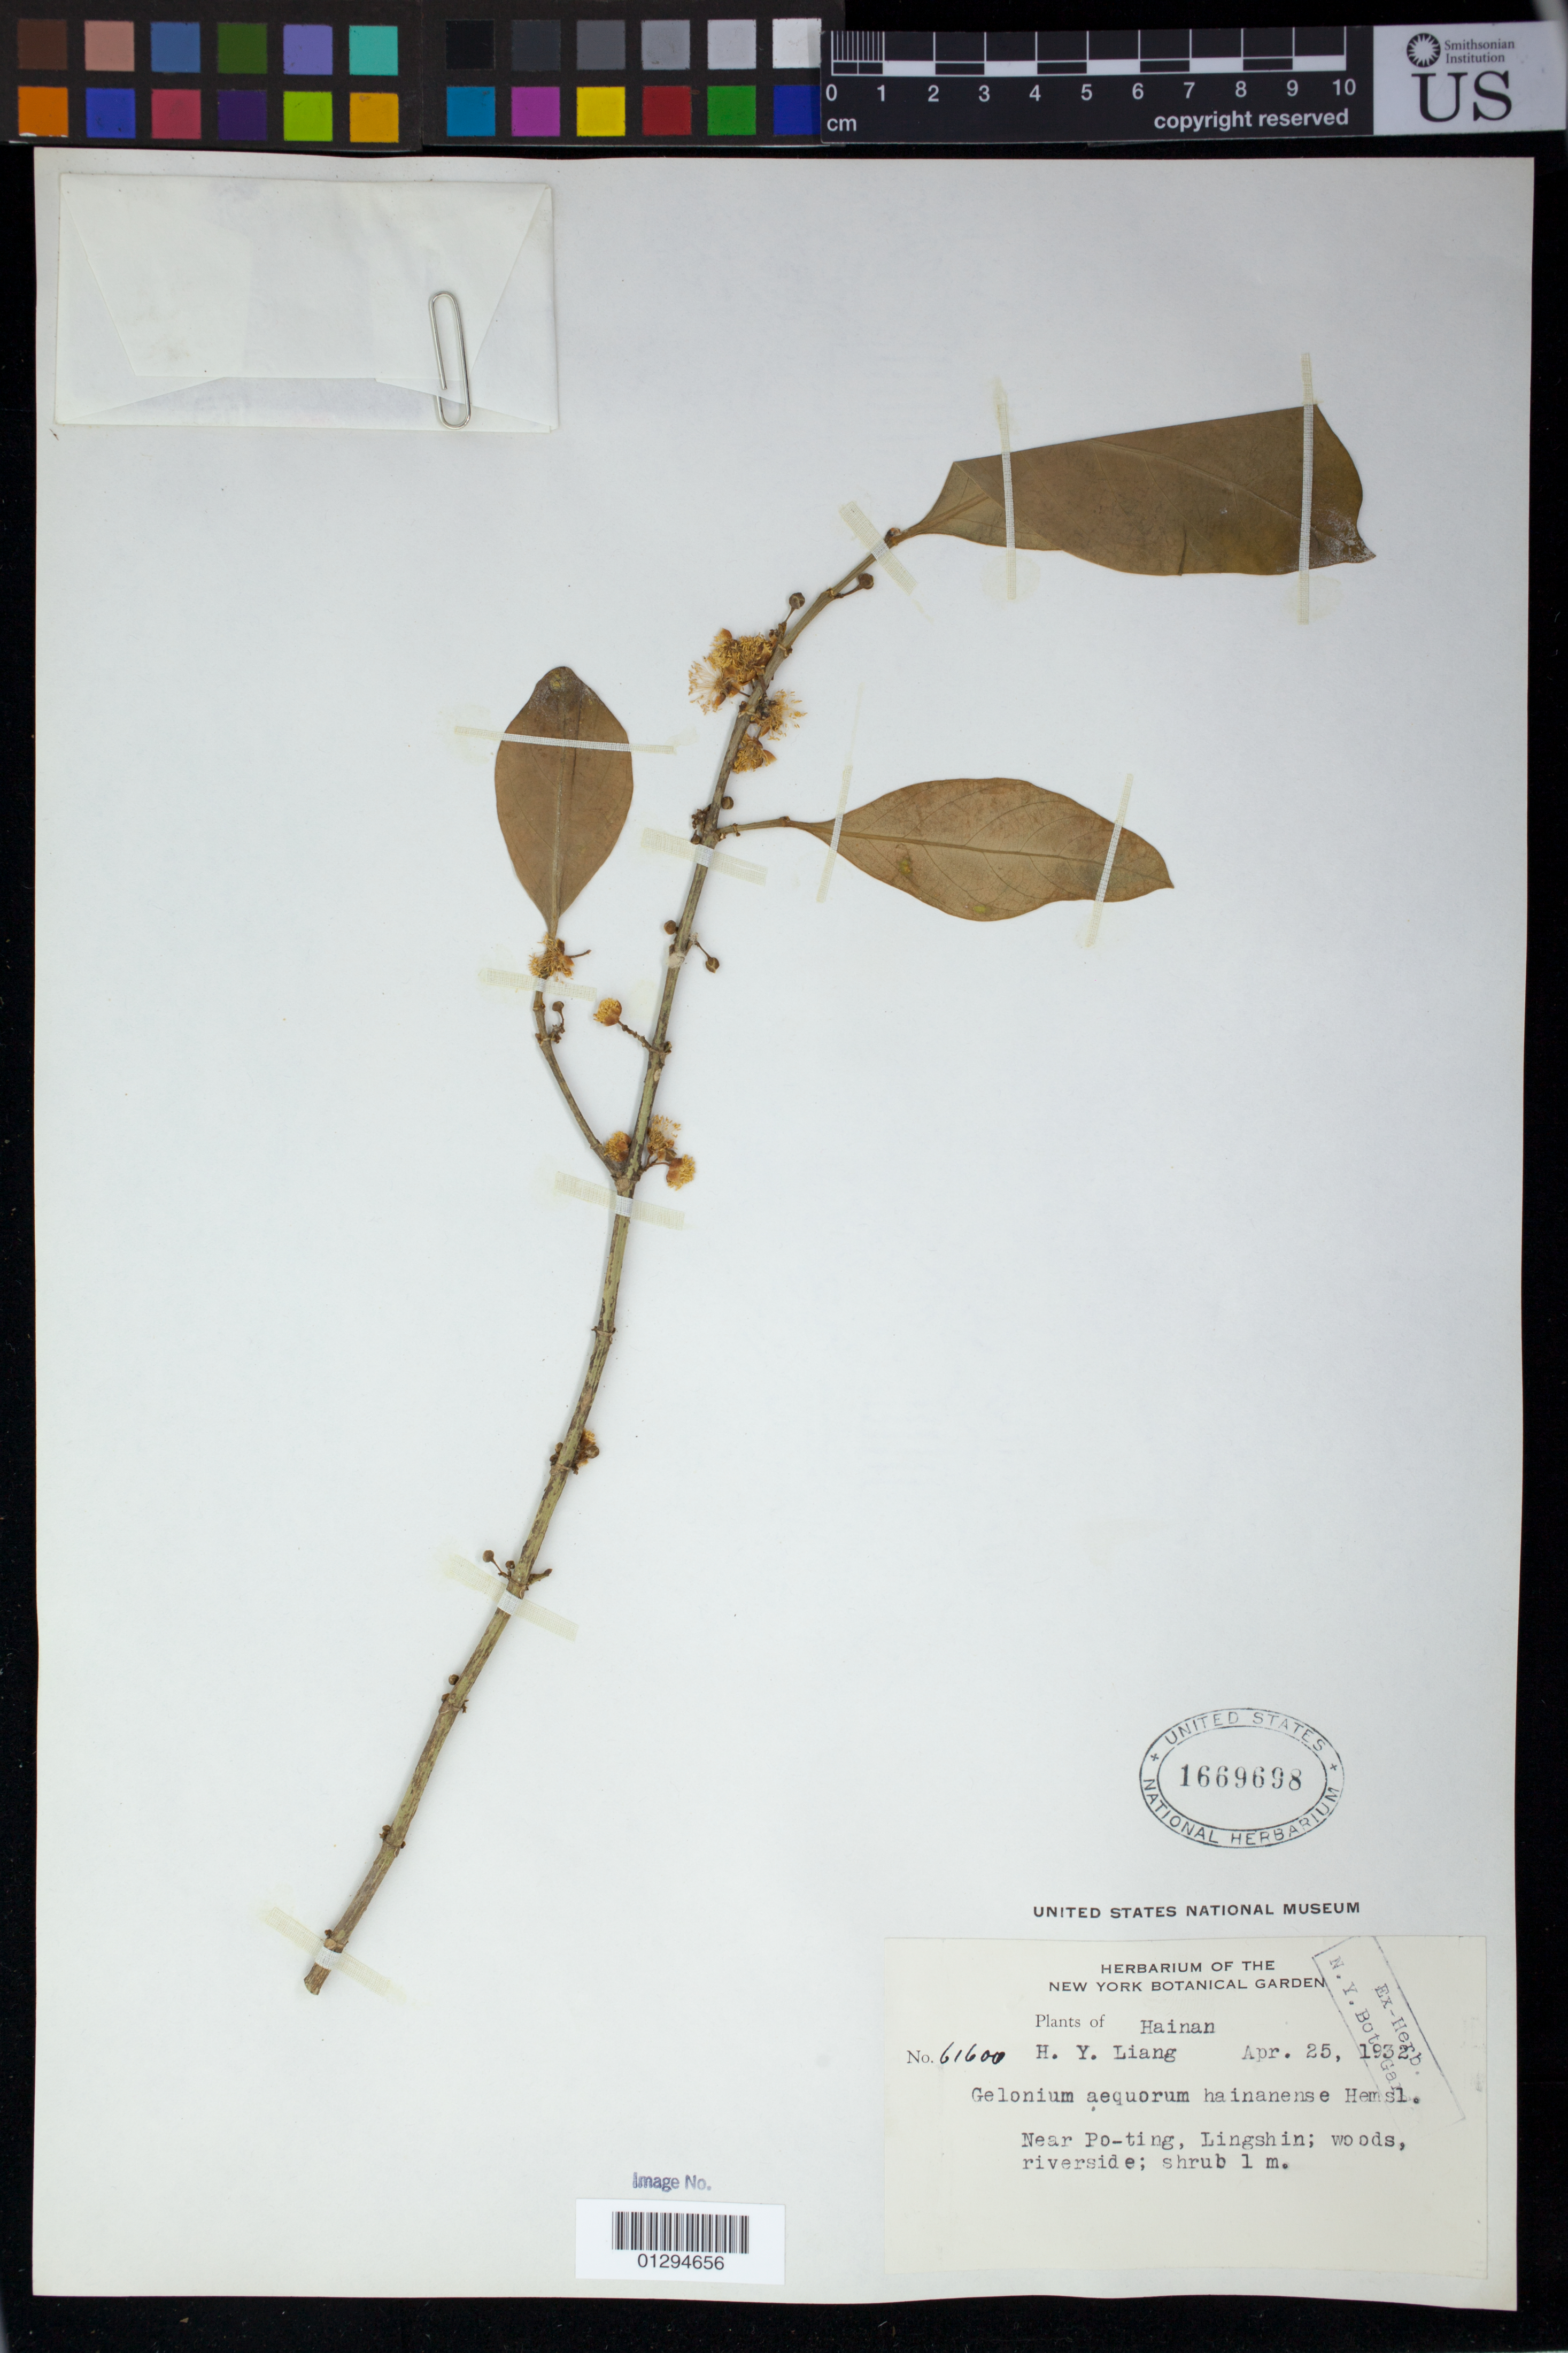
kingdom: Plantae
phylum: Tracheophyta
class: Magnoliopsida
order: Malpighiales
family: Euphorbiaceae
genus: Gelonium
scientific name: Gelonium aequoreum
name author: Hance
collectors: H. Y. Liang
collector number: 61600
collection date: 1932-04-25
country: China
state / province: Hainan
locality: Near Po-ting, Lingshin; woods, riverside; shrub 1m.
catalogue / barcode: US 1669698